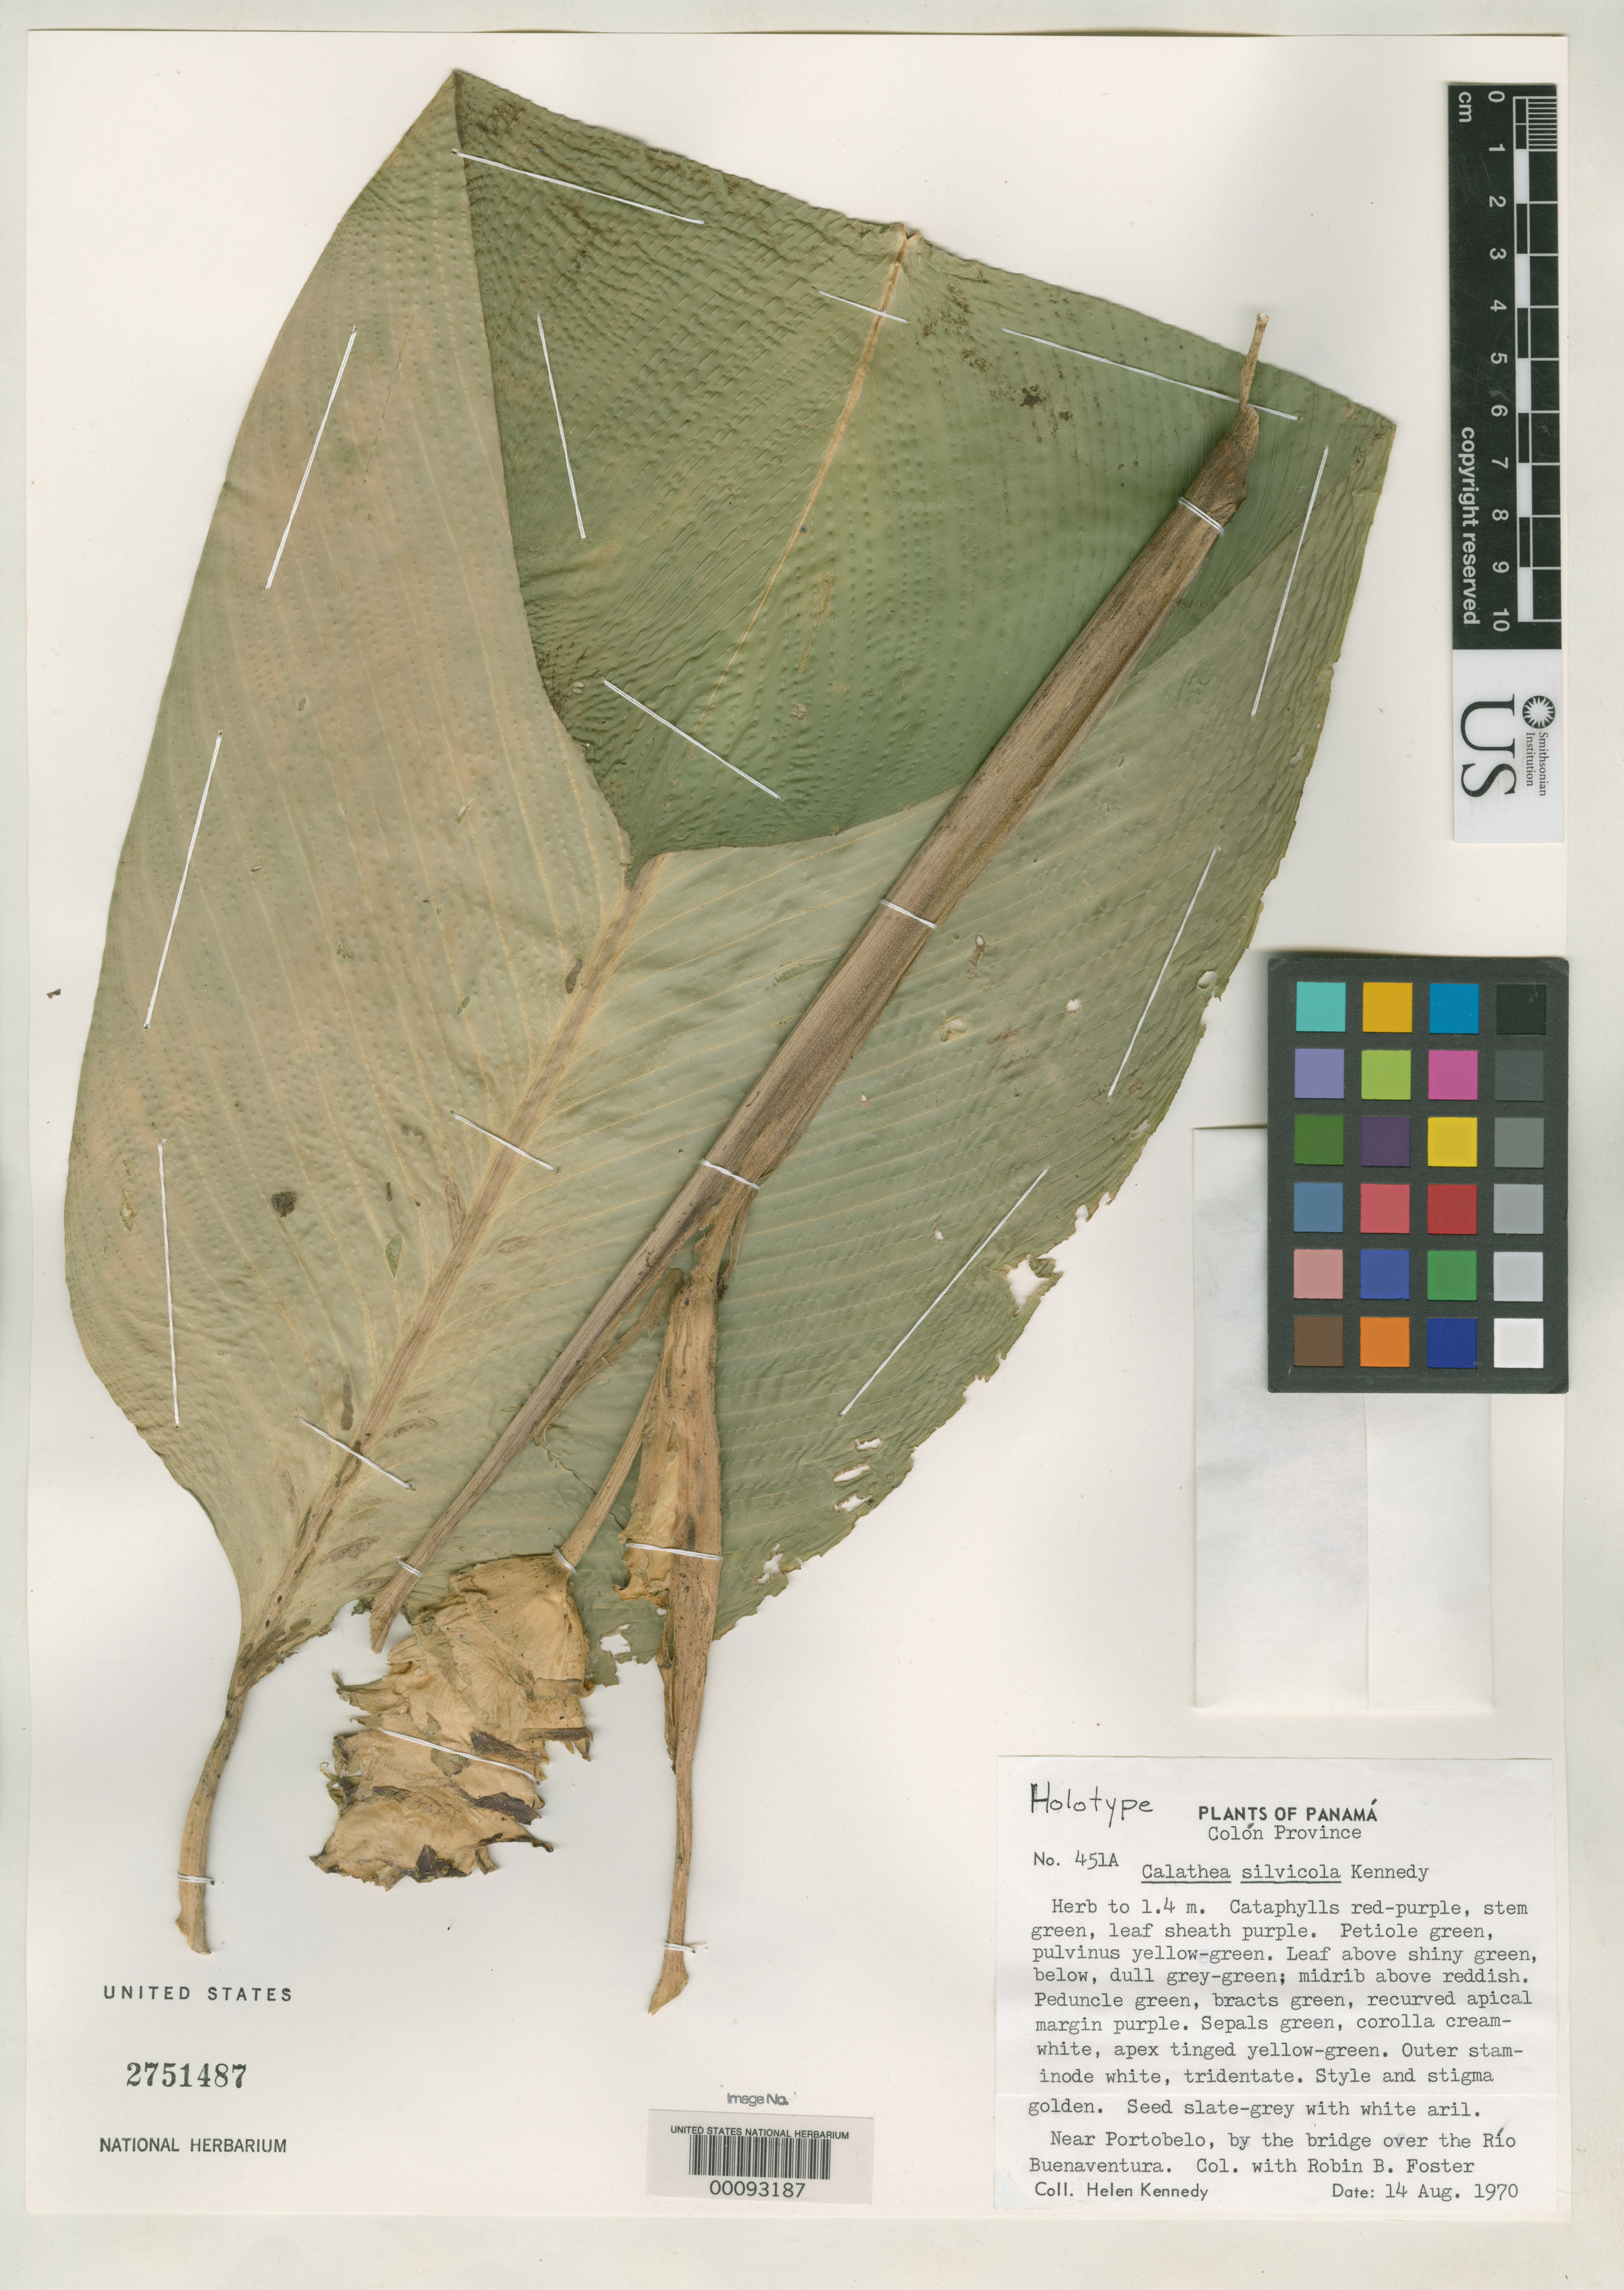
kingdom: Plantae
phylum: Tracheophyta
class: Liliopsida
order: Zingiberales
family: Marantaceae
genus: Calathea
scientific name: Calathea silvicola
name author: H. Kenn.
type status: Holotype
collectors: H. Kennedy & R. B. Foster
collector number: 451 a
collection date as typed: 14 Aug 1970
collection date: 1970-08-14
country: Panama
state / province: Colón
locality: Near Portobelo.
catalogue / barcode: US 2751487